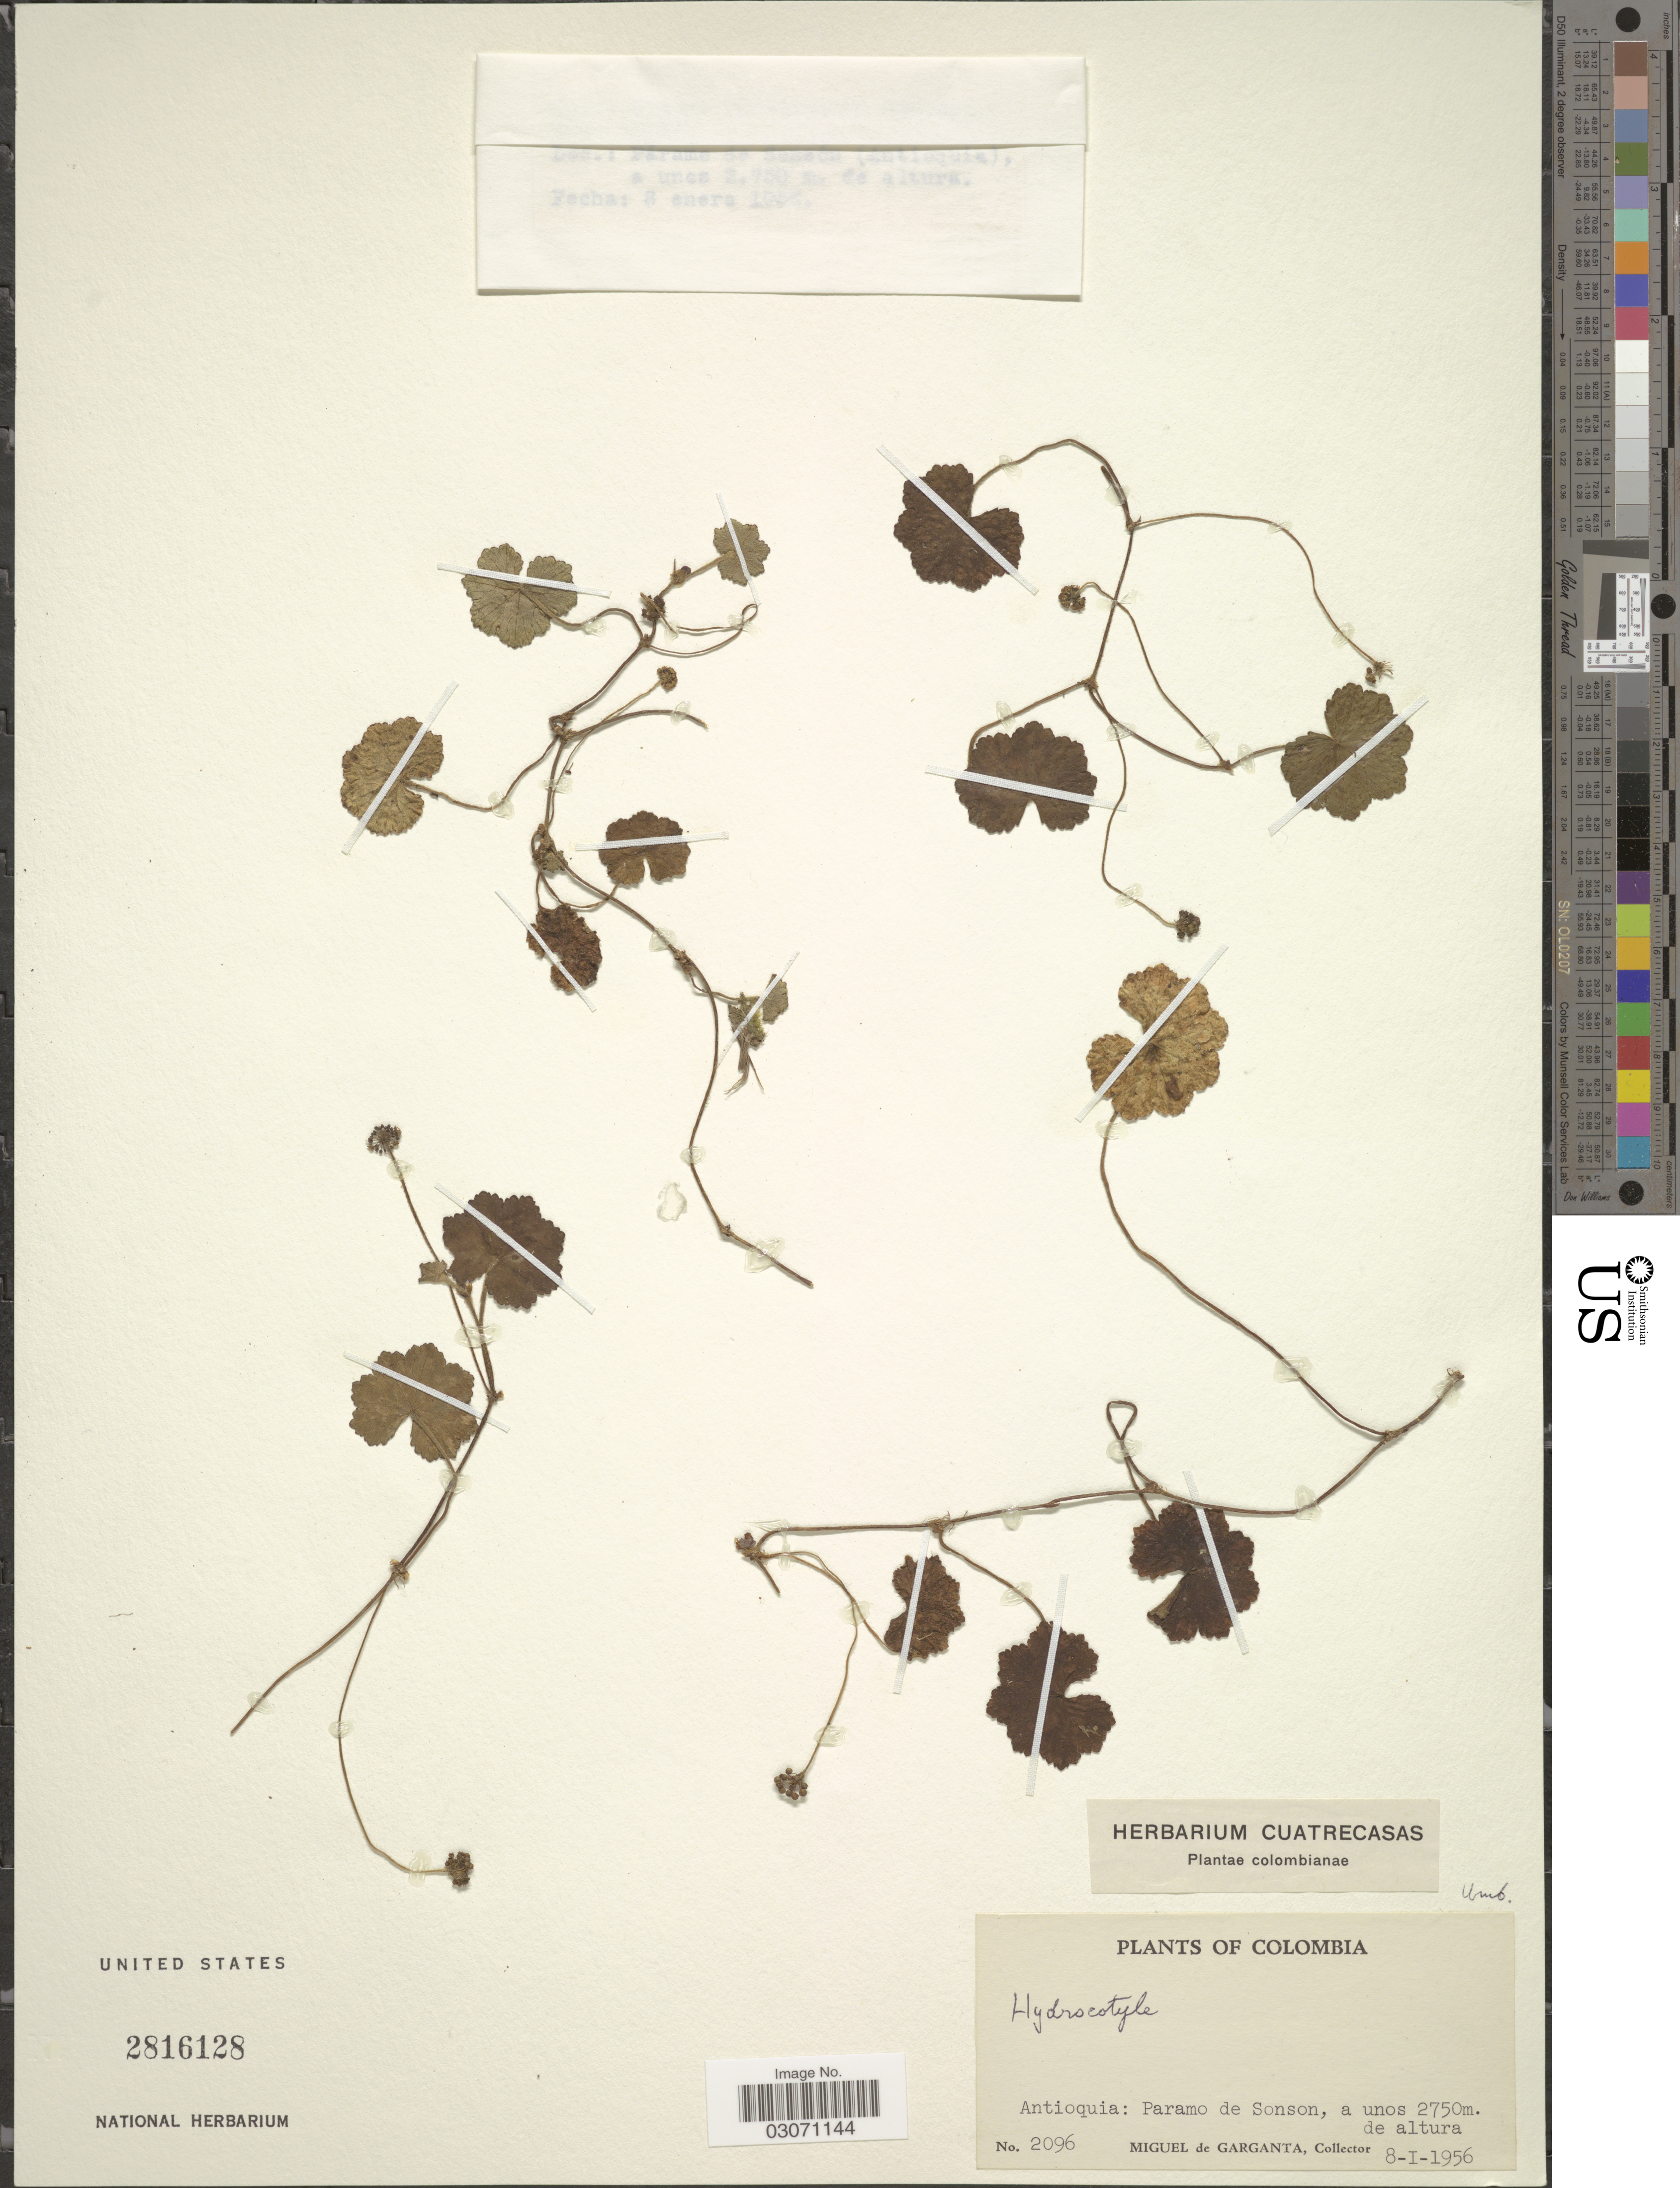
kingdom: Plantae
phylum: Tracheophyta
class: Magnoliopsida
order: Apiales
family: Araliaceae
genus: Hydrocotyle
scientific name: Hydrocotyle sp.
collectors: M. Garganta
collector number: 2096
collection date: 1956-01-08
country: Colombia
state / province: Antioquia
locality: Paramo de Sonson.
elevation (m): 2750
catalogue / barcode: US 2816128